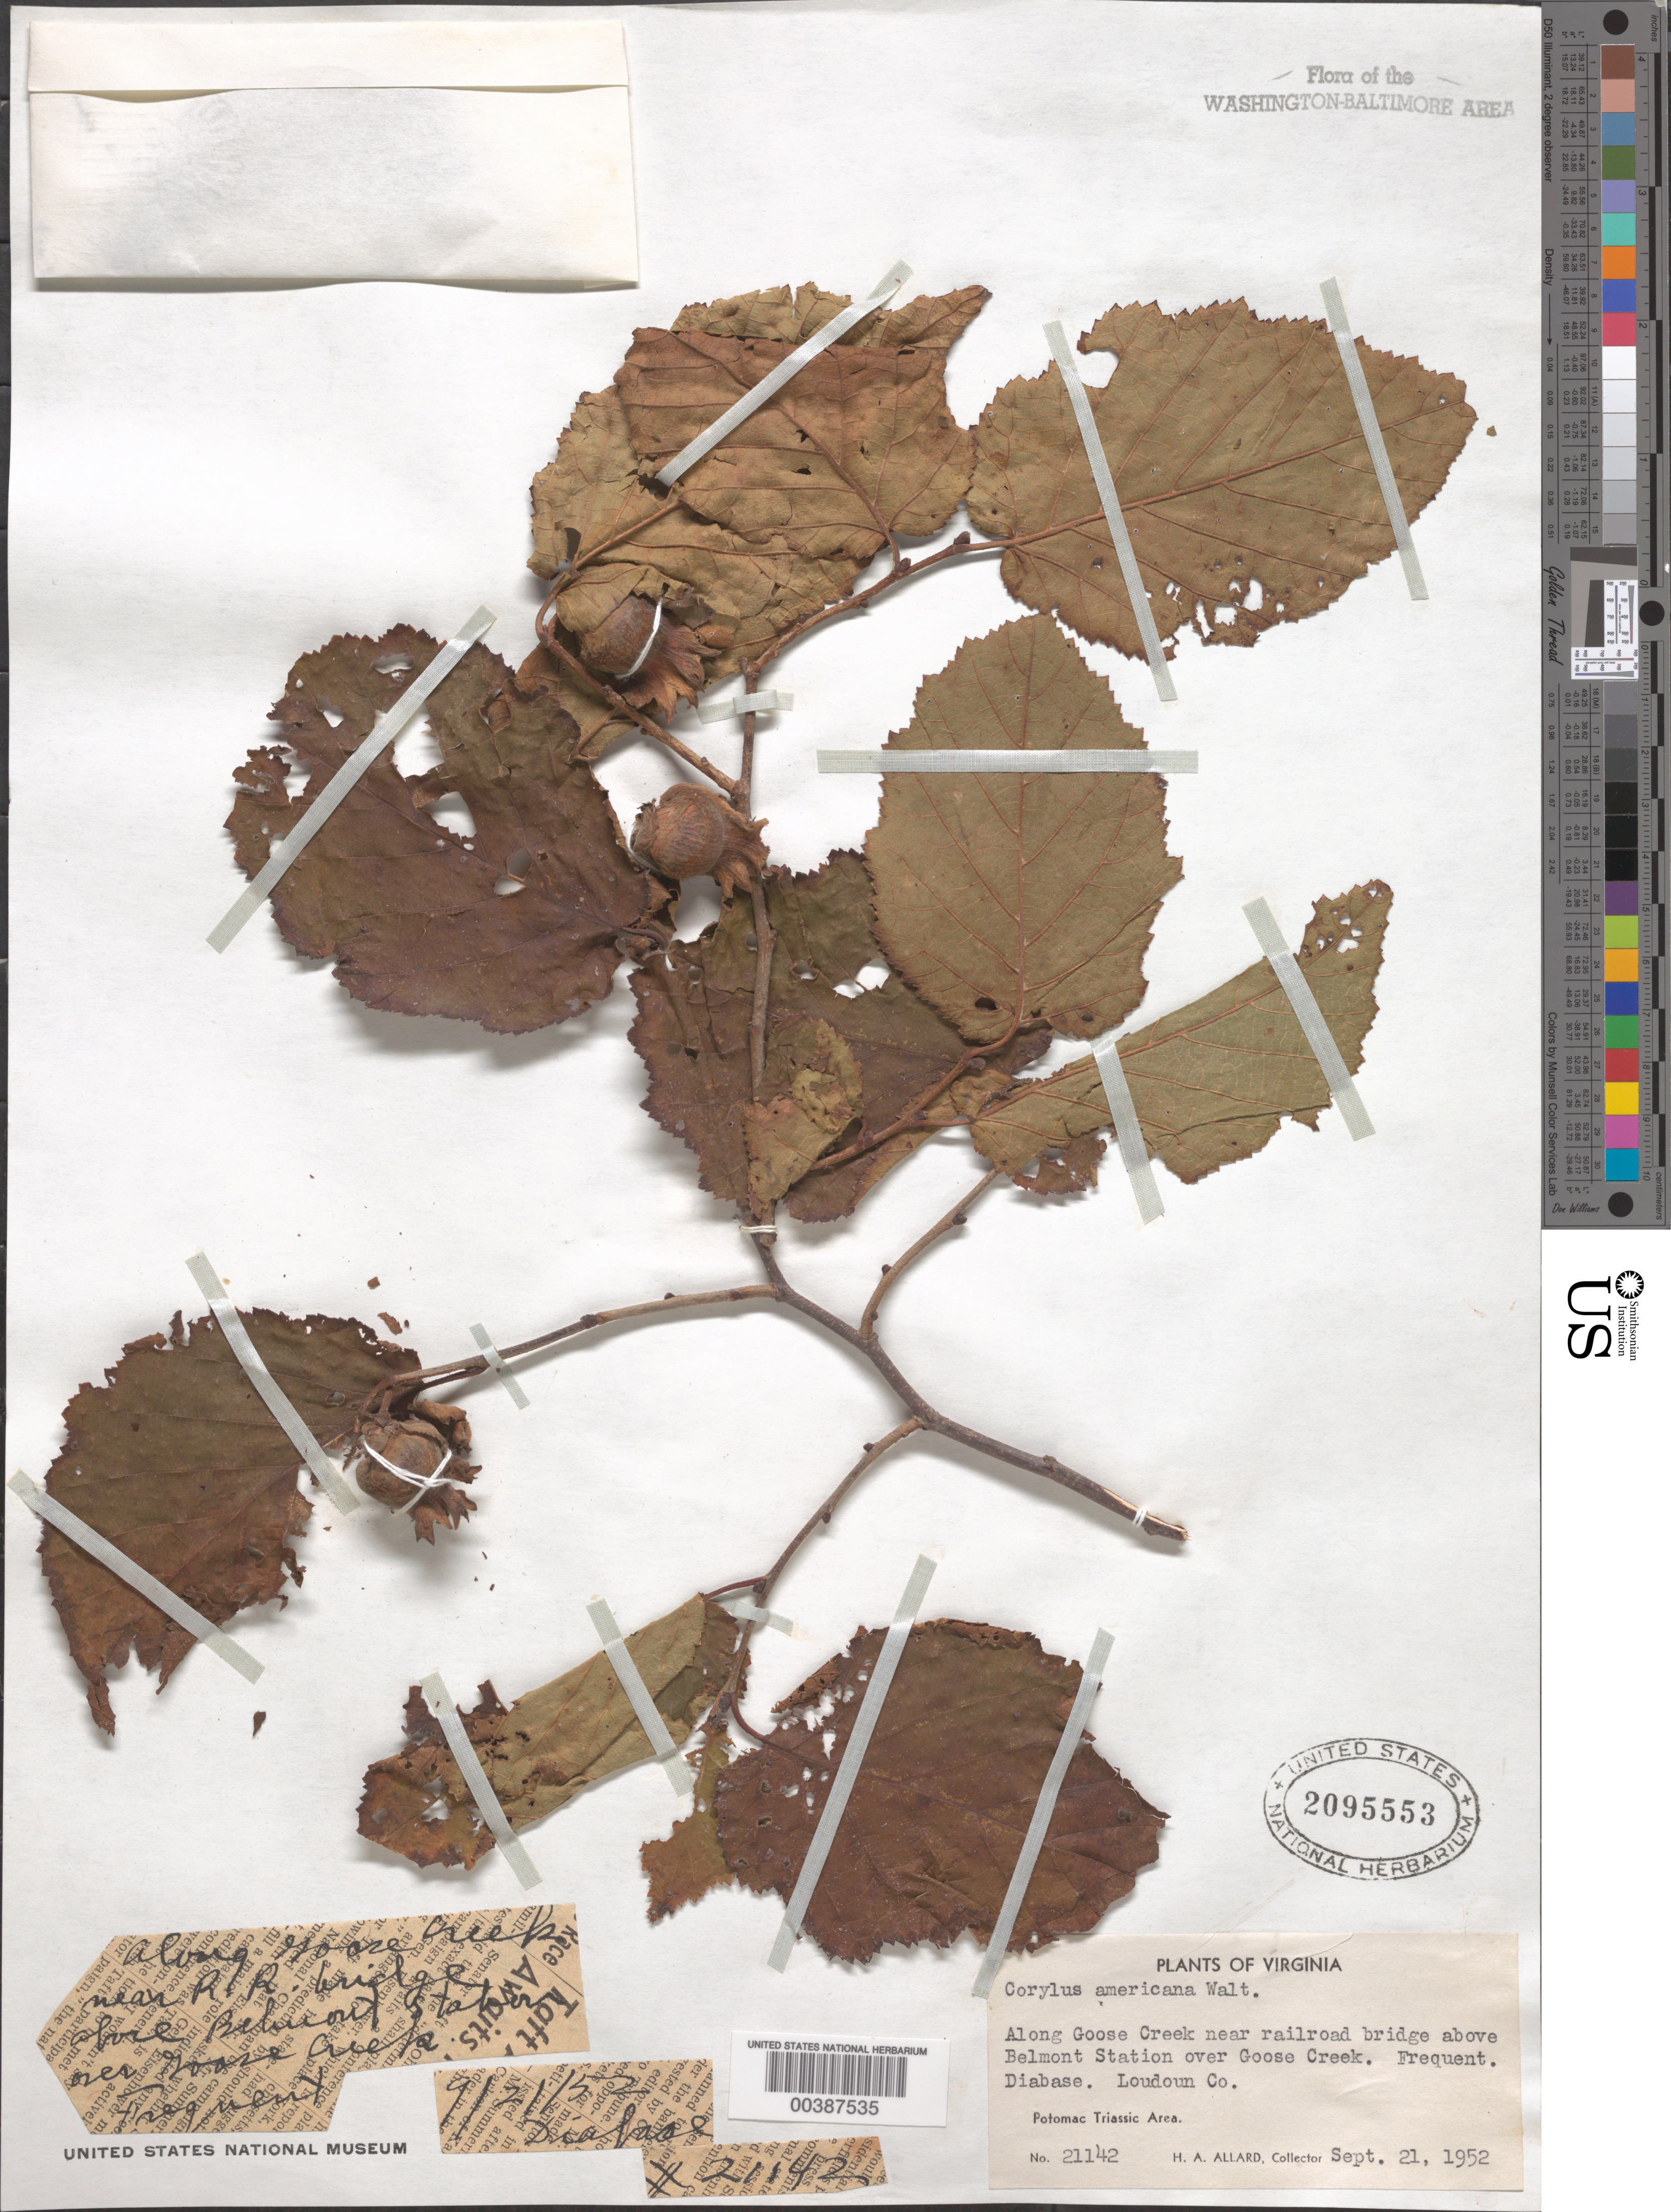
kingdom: Plantae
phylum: Tracheophyta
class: Magnoliopsida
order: Fagales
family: Betulaceae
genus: Corylus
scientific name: Corylus americana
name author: Walter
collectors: H. A. Allard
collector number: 21142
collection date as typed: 21 Sep 1952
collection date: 1952-09-21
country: United States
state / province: Virginia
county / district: Loudoun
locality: Goose Creek, Railroad Bridge above Belmont Station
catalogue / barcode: US 2095553